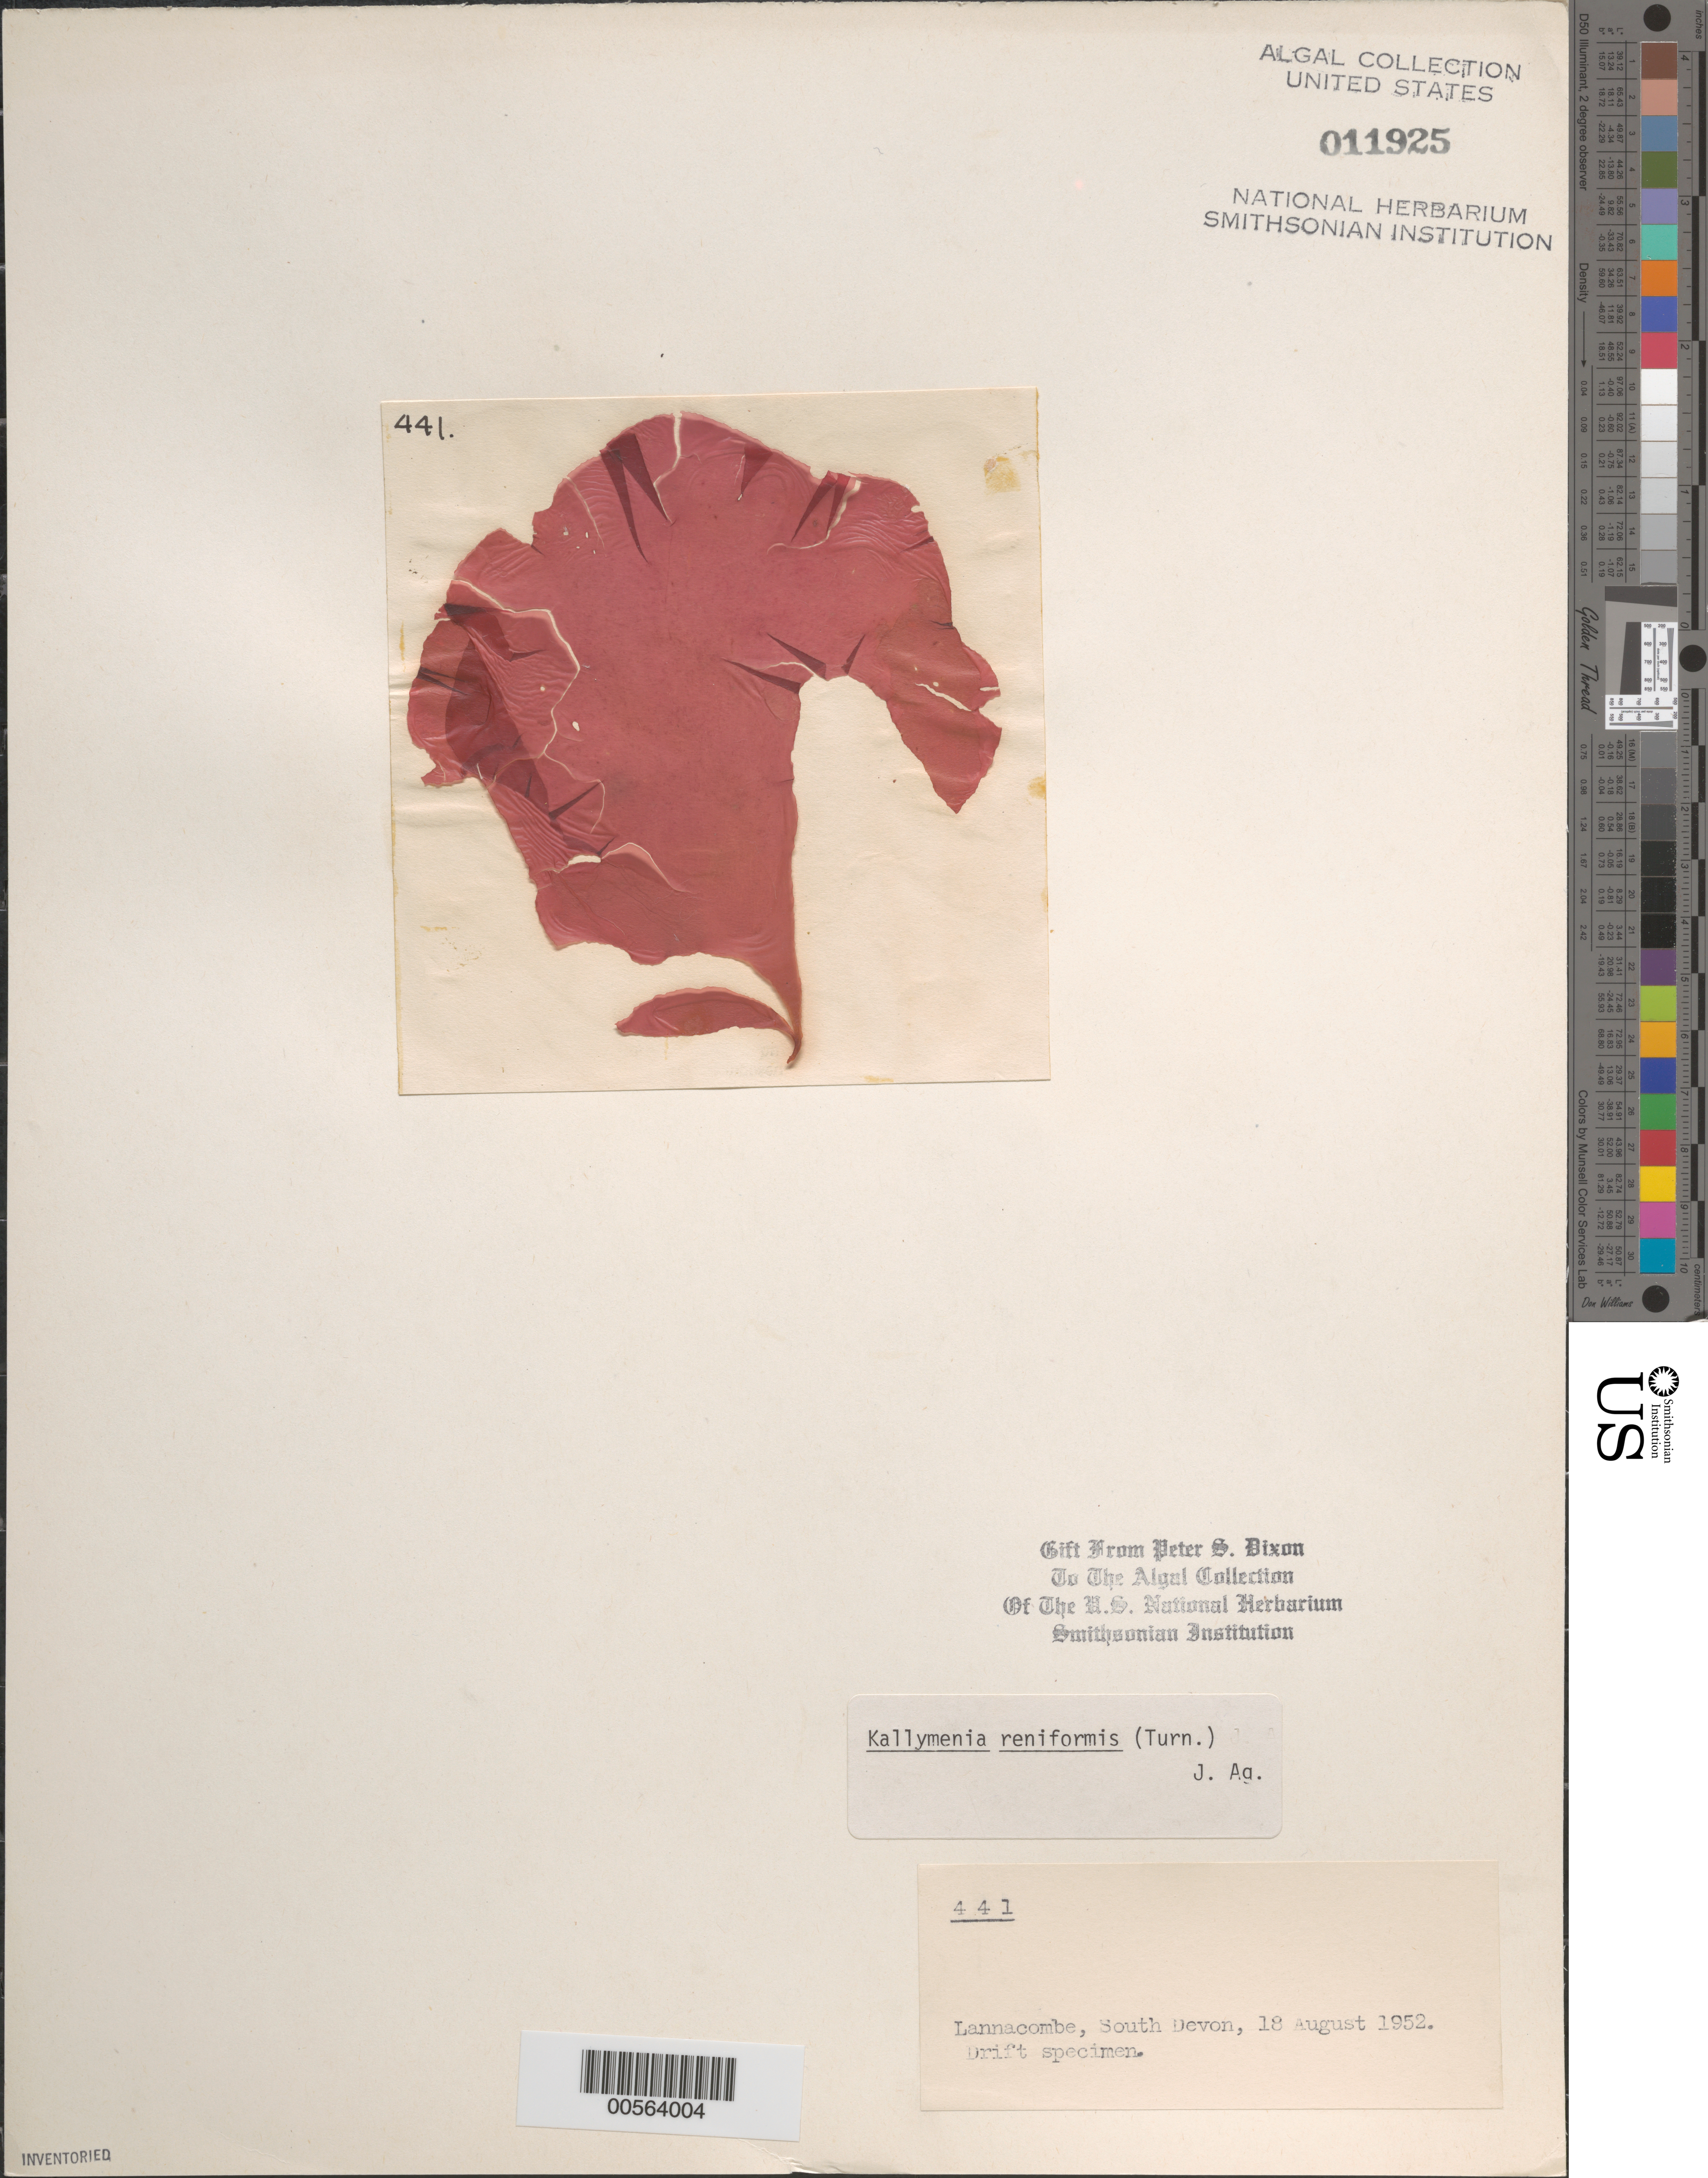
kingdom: Plantae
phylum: Rhodophyta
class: Florideophyceae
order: Gigartinales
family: Kallymeniaceae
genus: Kallymenia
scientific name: Kallymenia reniformis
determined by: Dixon, P. S.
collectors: P. S. Dixon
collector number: PSD 441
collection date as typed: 18 Aug 1952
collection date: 1952-08-18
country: United Kingdom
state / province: England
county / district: Devon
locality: Lannacombe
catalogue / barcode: US 11925